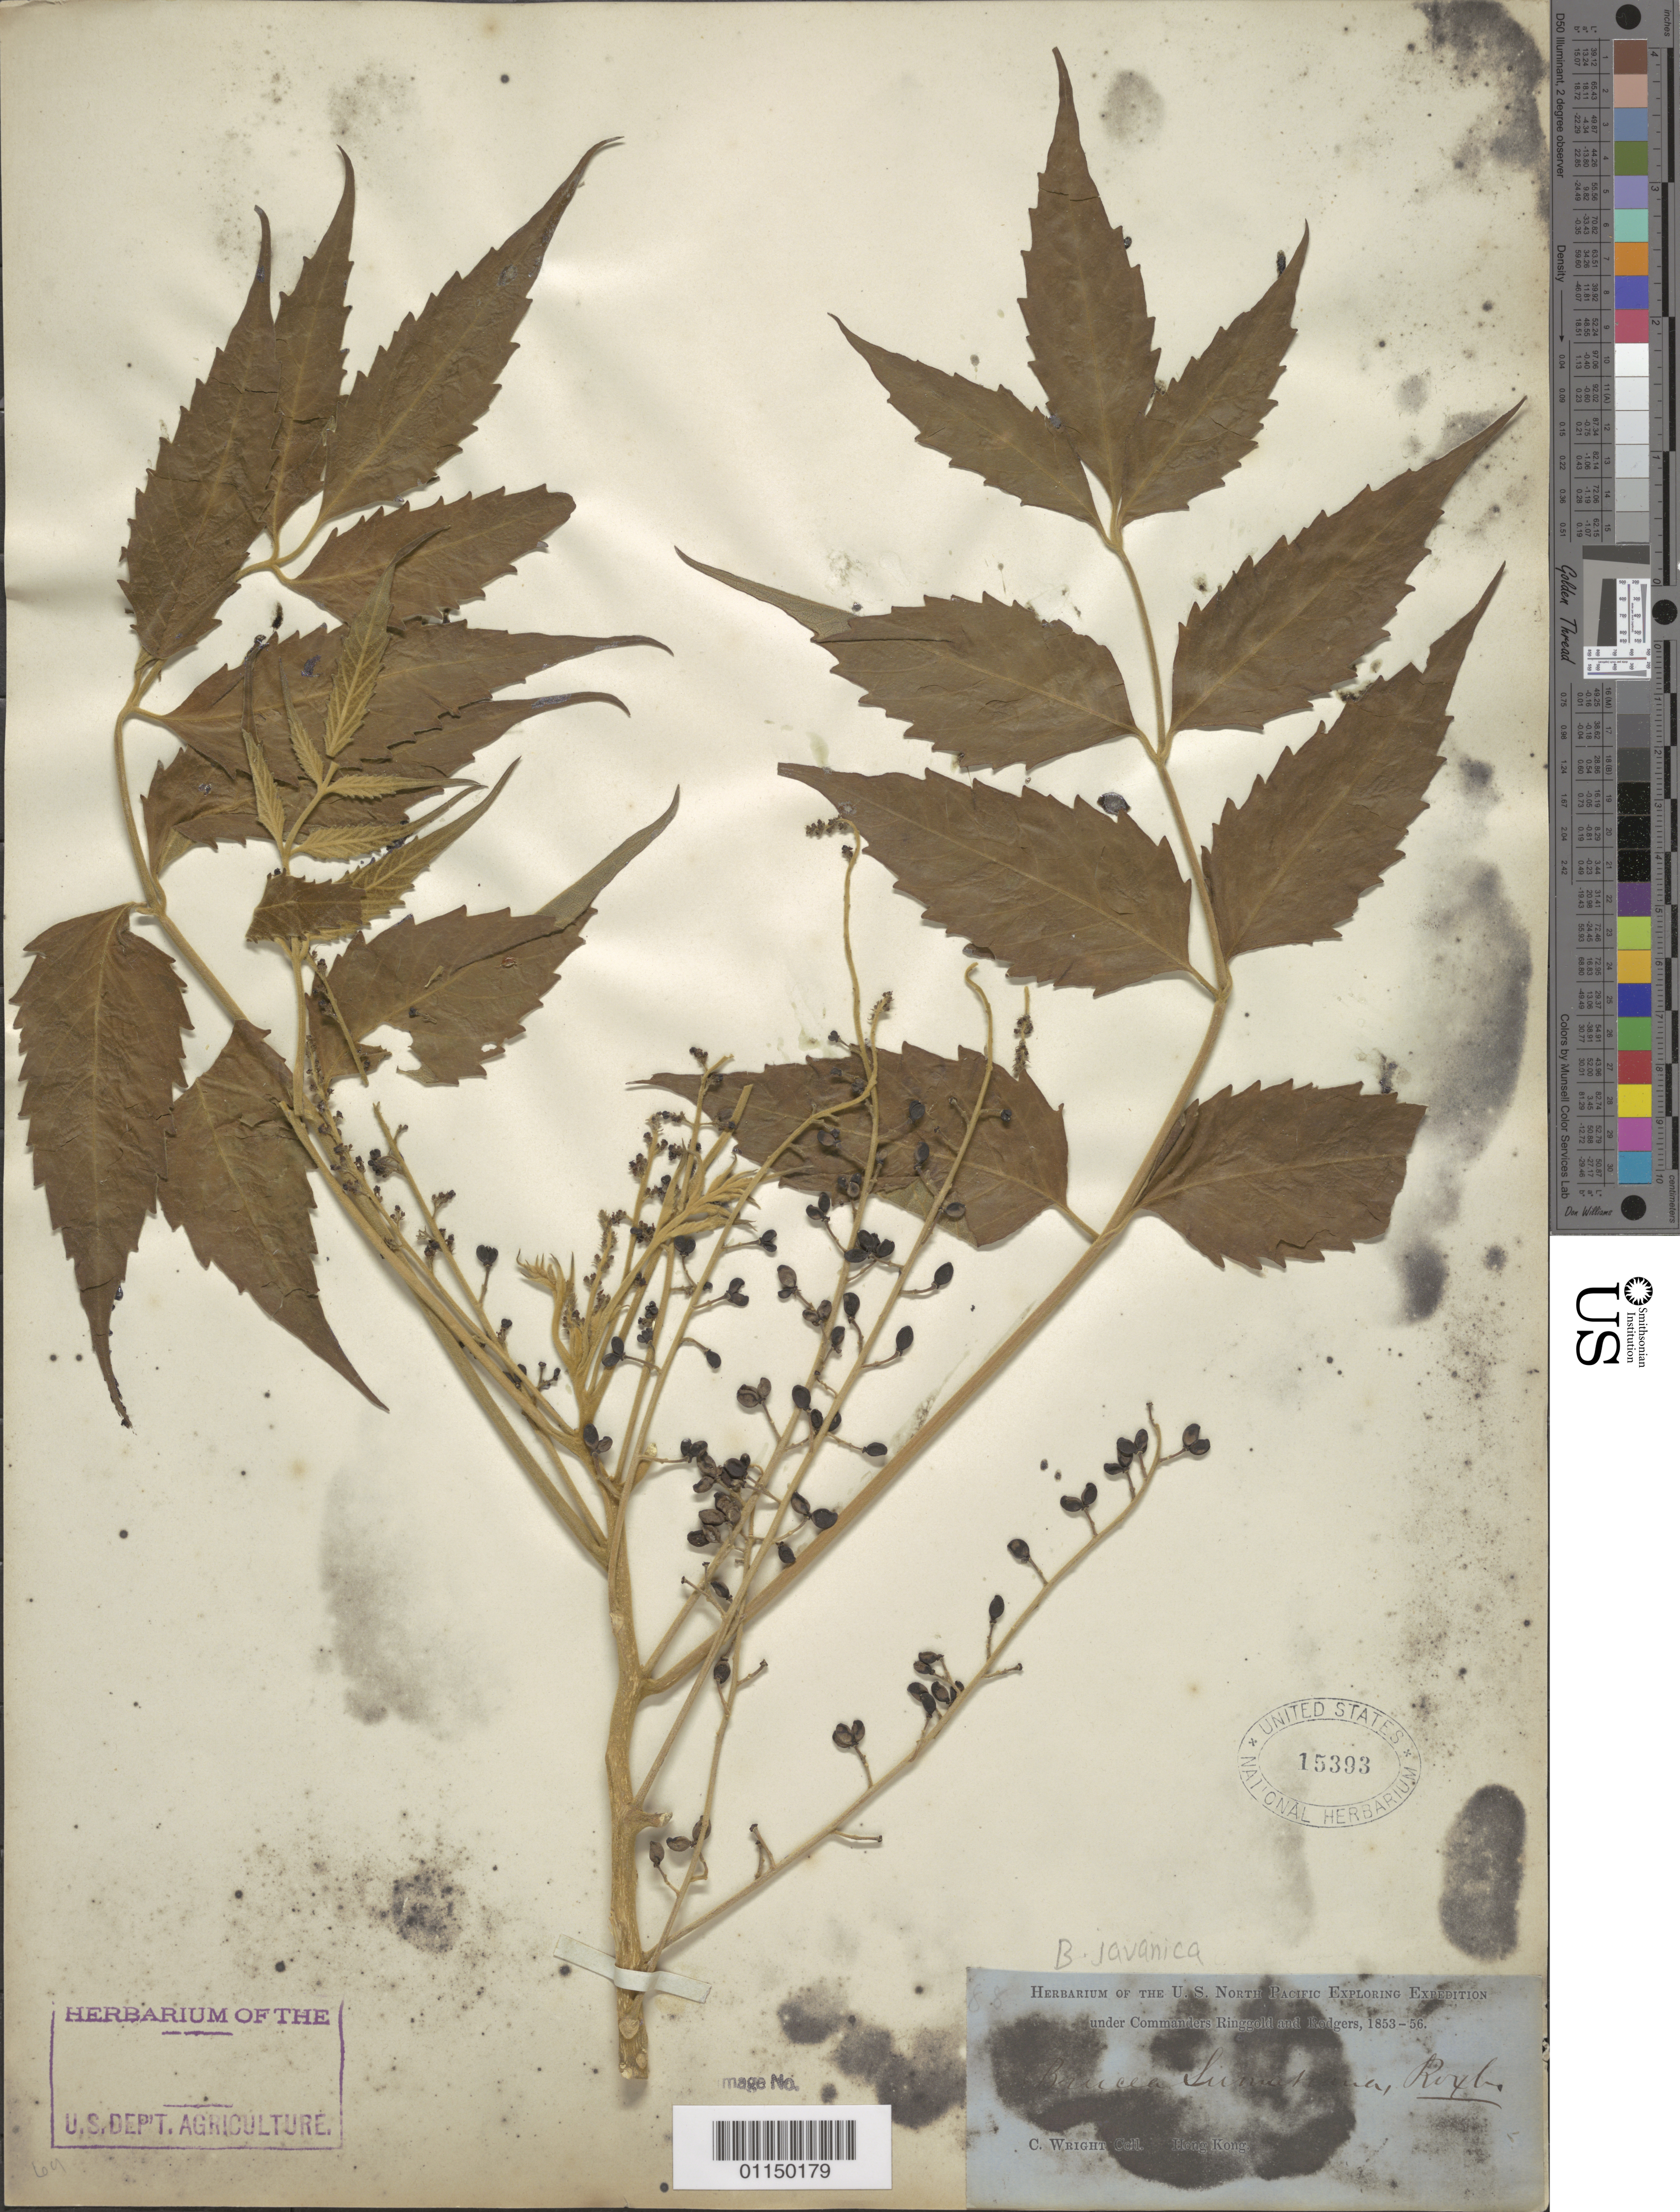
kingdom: Plantae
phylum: Tracheophyta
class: Magnoliopsida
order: Sapindales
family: Simaroubaceae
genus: Brucea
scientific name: Brucea javanica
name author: (L.) Merr.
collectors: C. Wright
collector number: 88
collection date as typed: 1853 to -- -- 1856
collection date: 1853/1856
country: China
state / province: Hong Kong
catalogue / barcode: US 15393